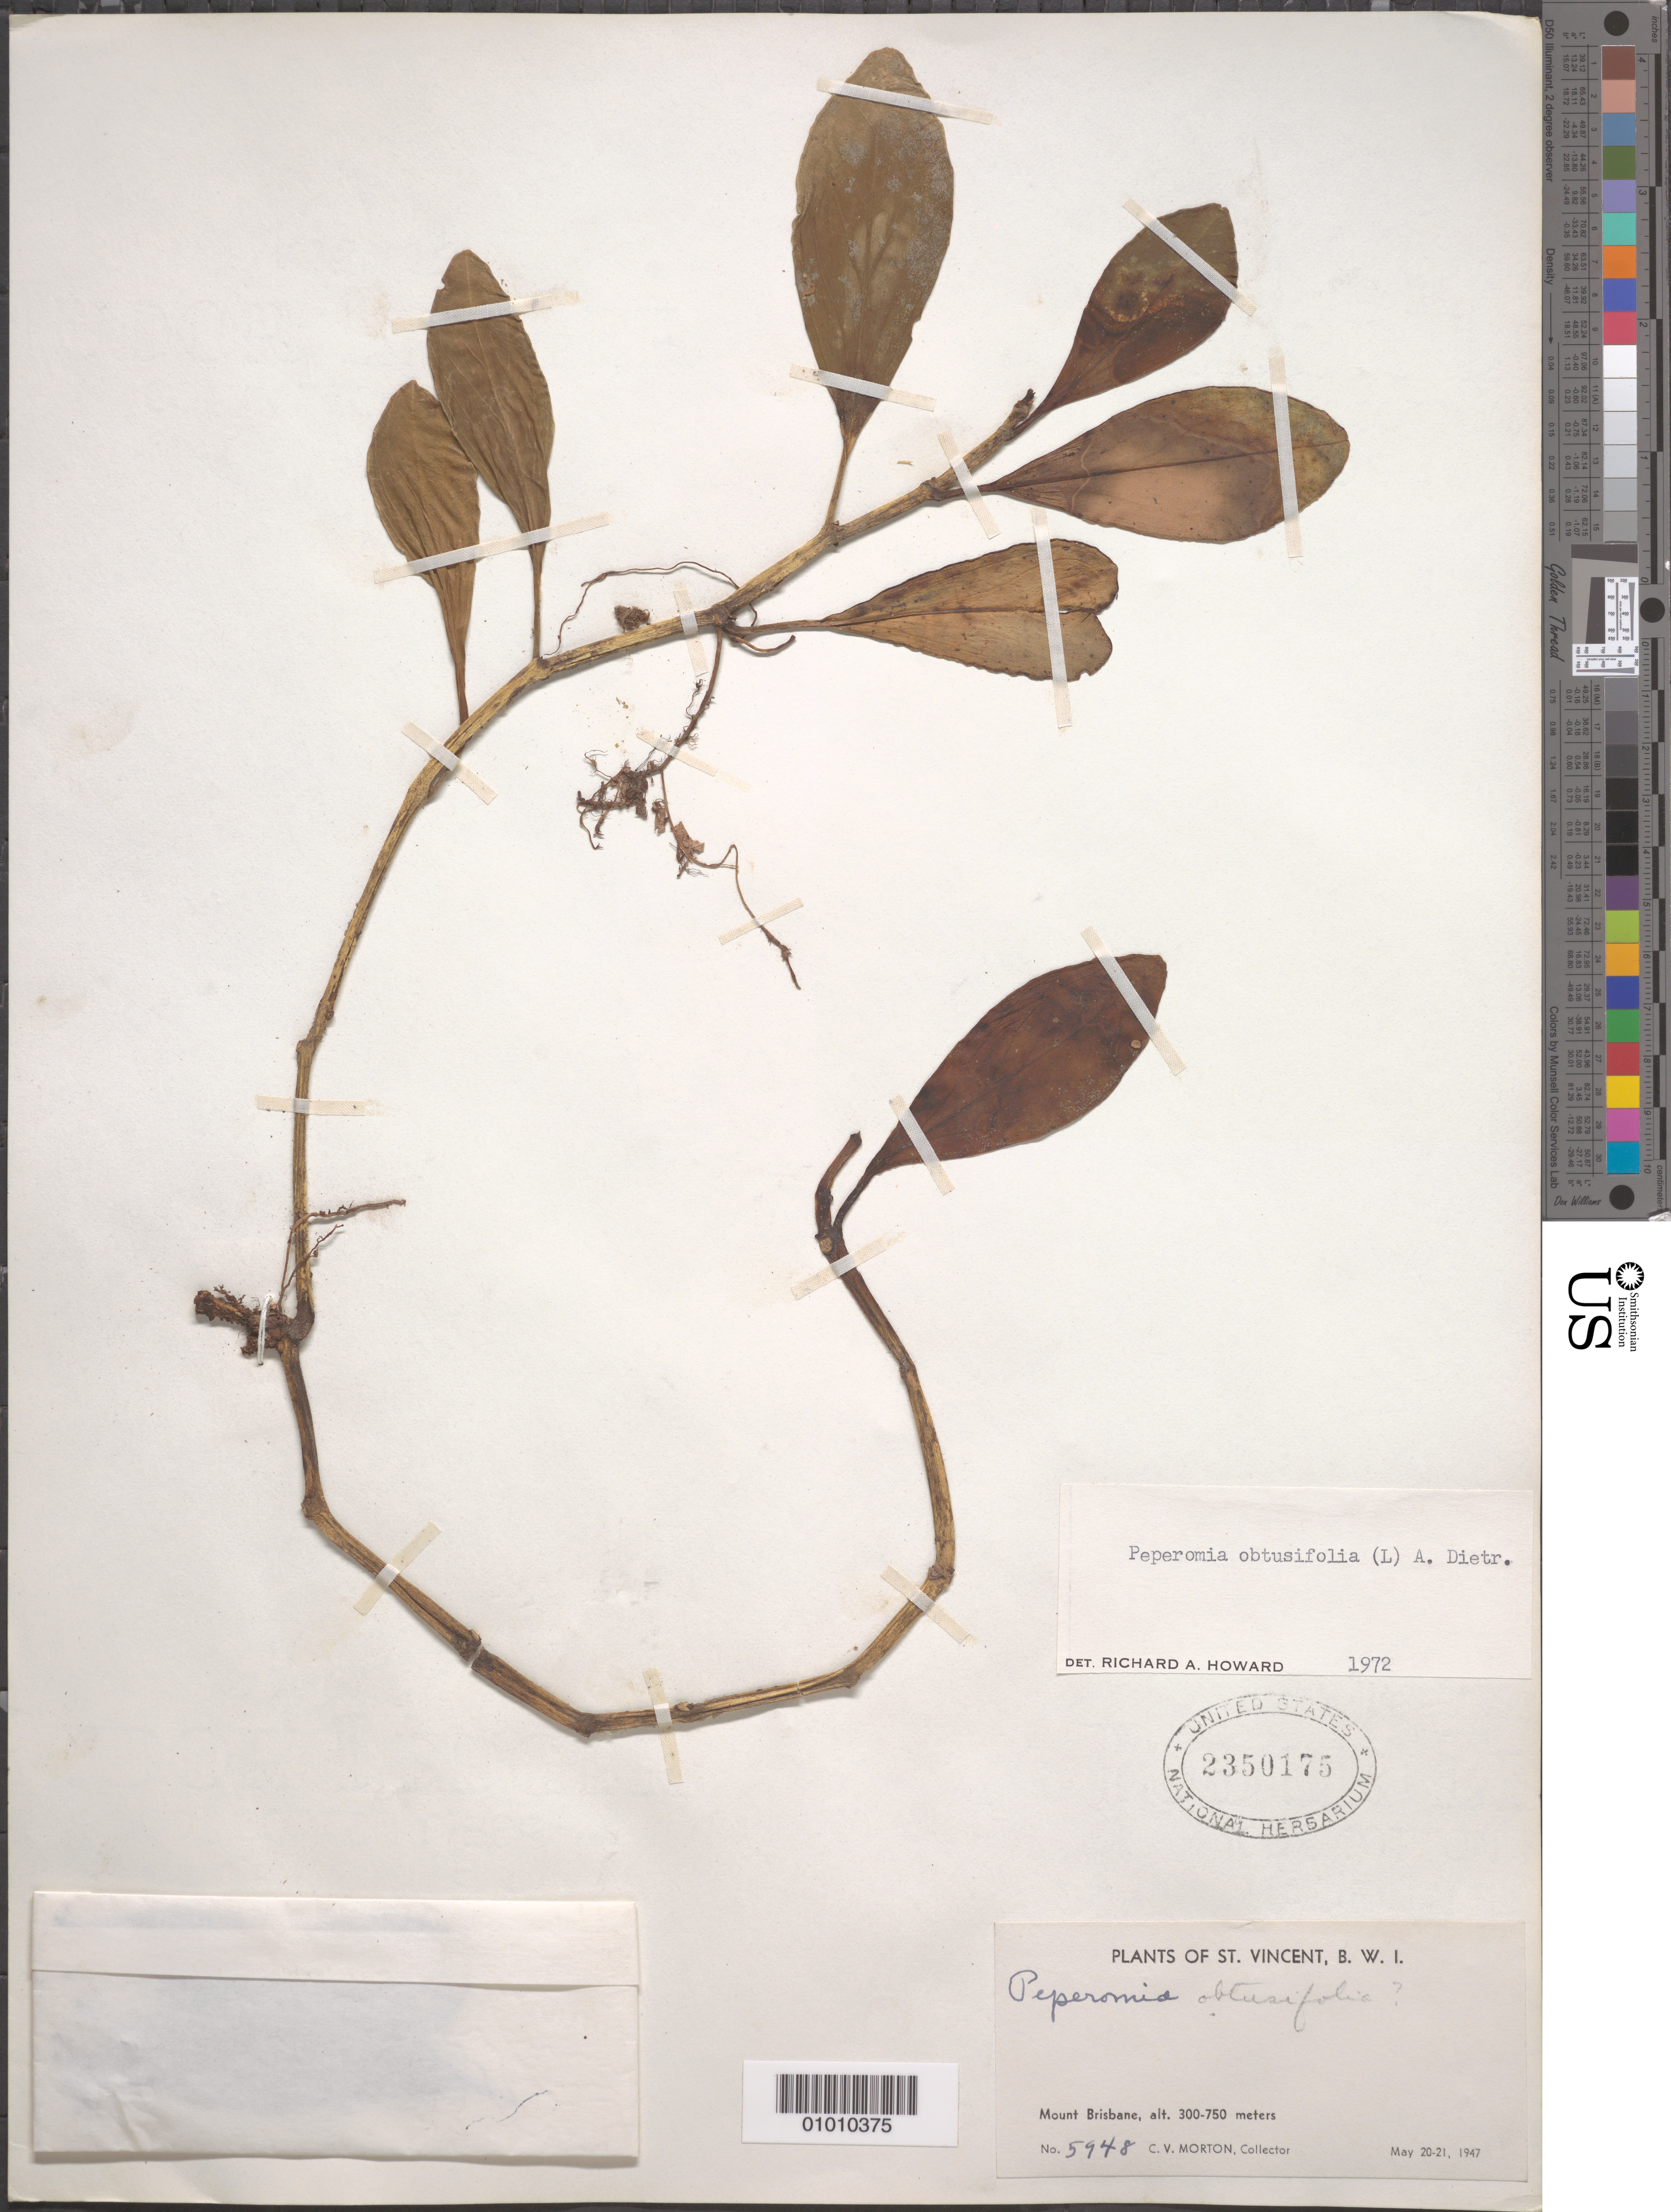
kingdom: Plantae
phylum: Tracheophyta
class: Magnoliopsida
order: Piperales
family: Piperaceae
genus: Peperomia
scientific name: Peperomia obtusifolia var. obtusifolia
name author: (L.) A. Dietr.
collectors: C. V. Morton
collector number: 5948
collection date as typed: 20 May 1947 to 21 May 1947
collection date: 1947-05-20/1947-05-21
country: St. Vincent - Grenadines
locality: Mount Brisbane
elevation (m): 300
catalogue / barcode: US 2350175